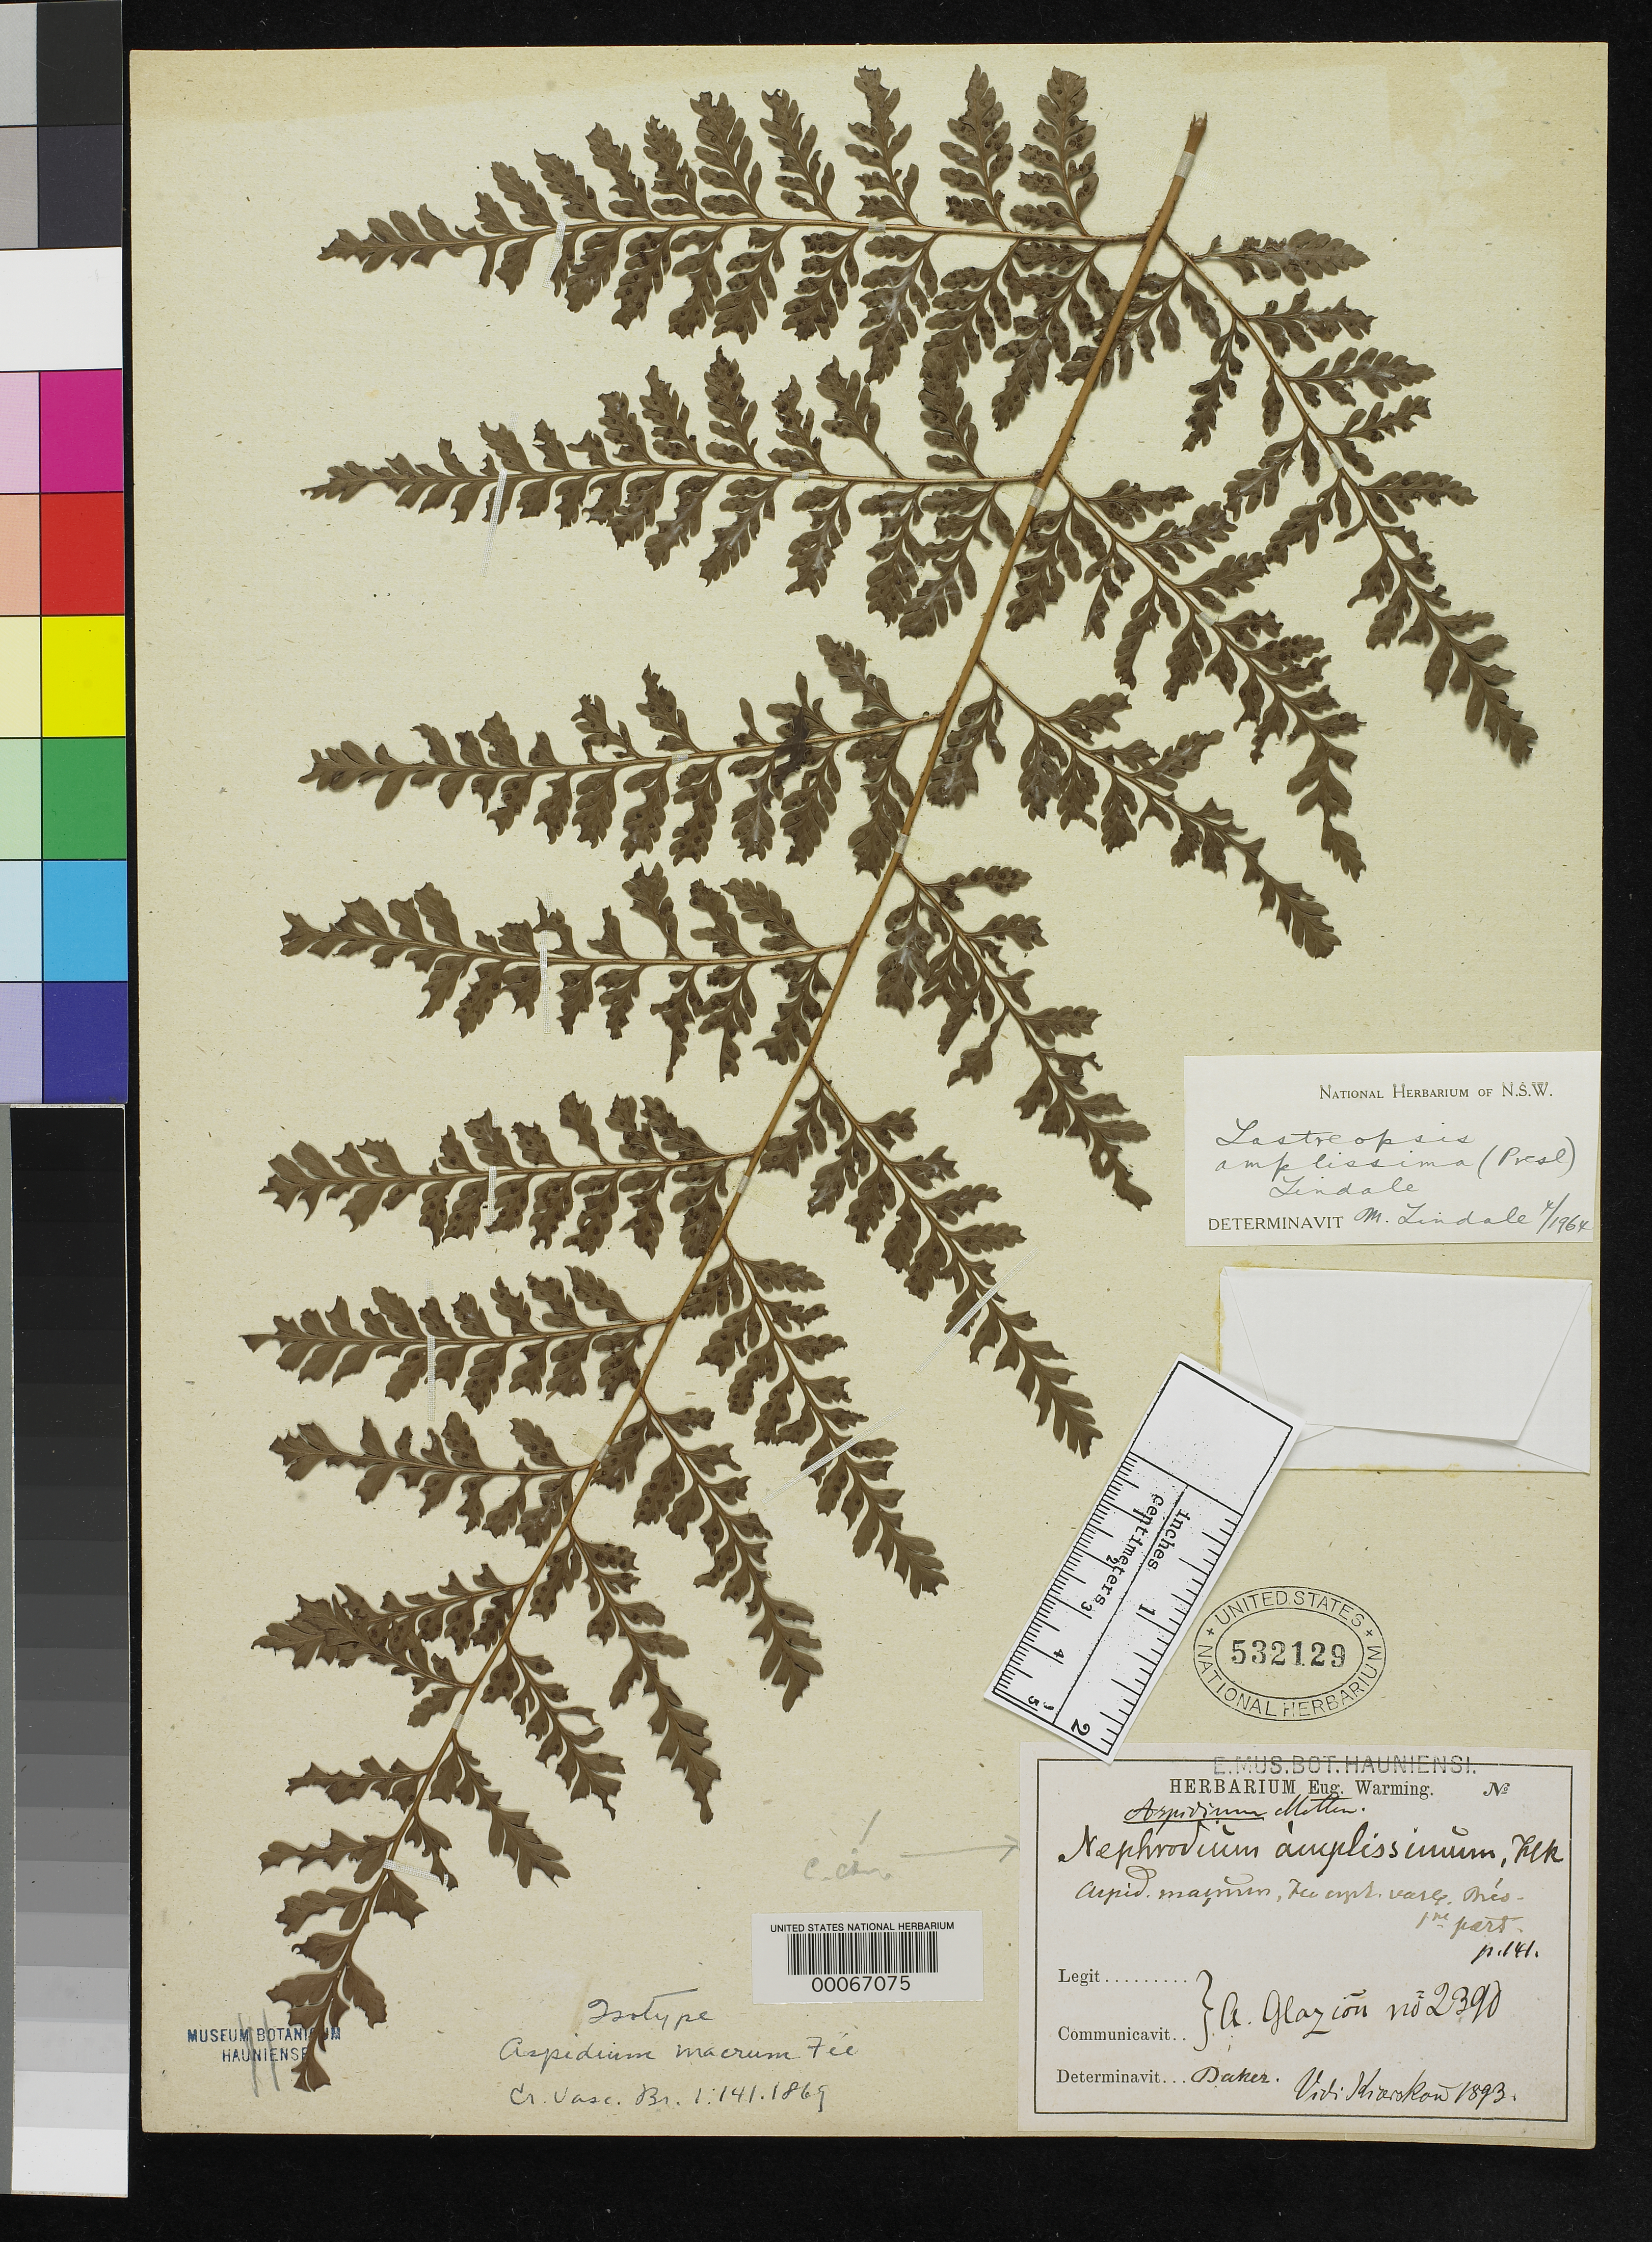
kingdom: Plantae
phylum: Tracheophyta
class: Polypodiopsida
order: Polypodiales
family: Tectariaceae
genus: Aspidium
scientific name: Aspidium macrum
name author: Fée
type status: Type Collection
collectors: A. F. M. Glaziou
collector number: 2390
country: Brazil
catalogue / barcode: US 532129